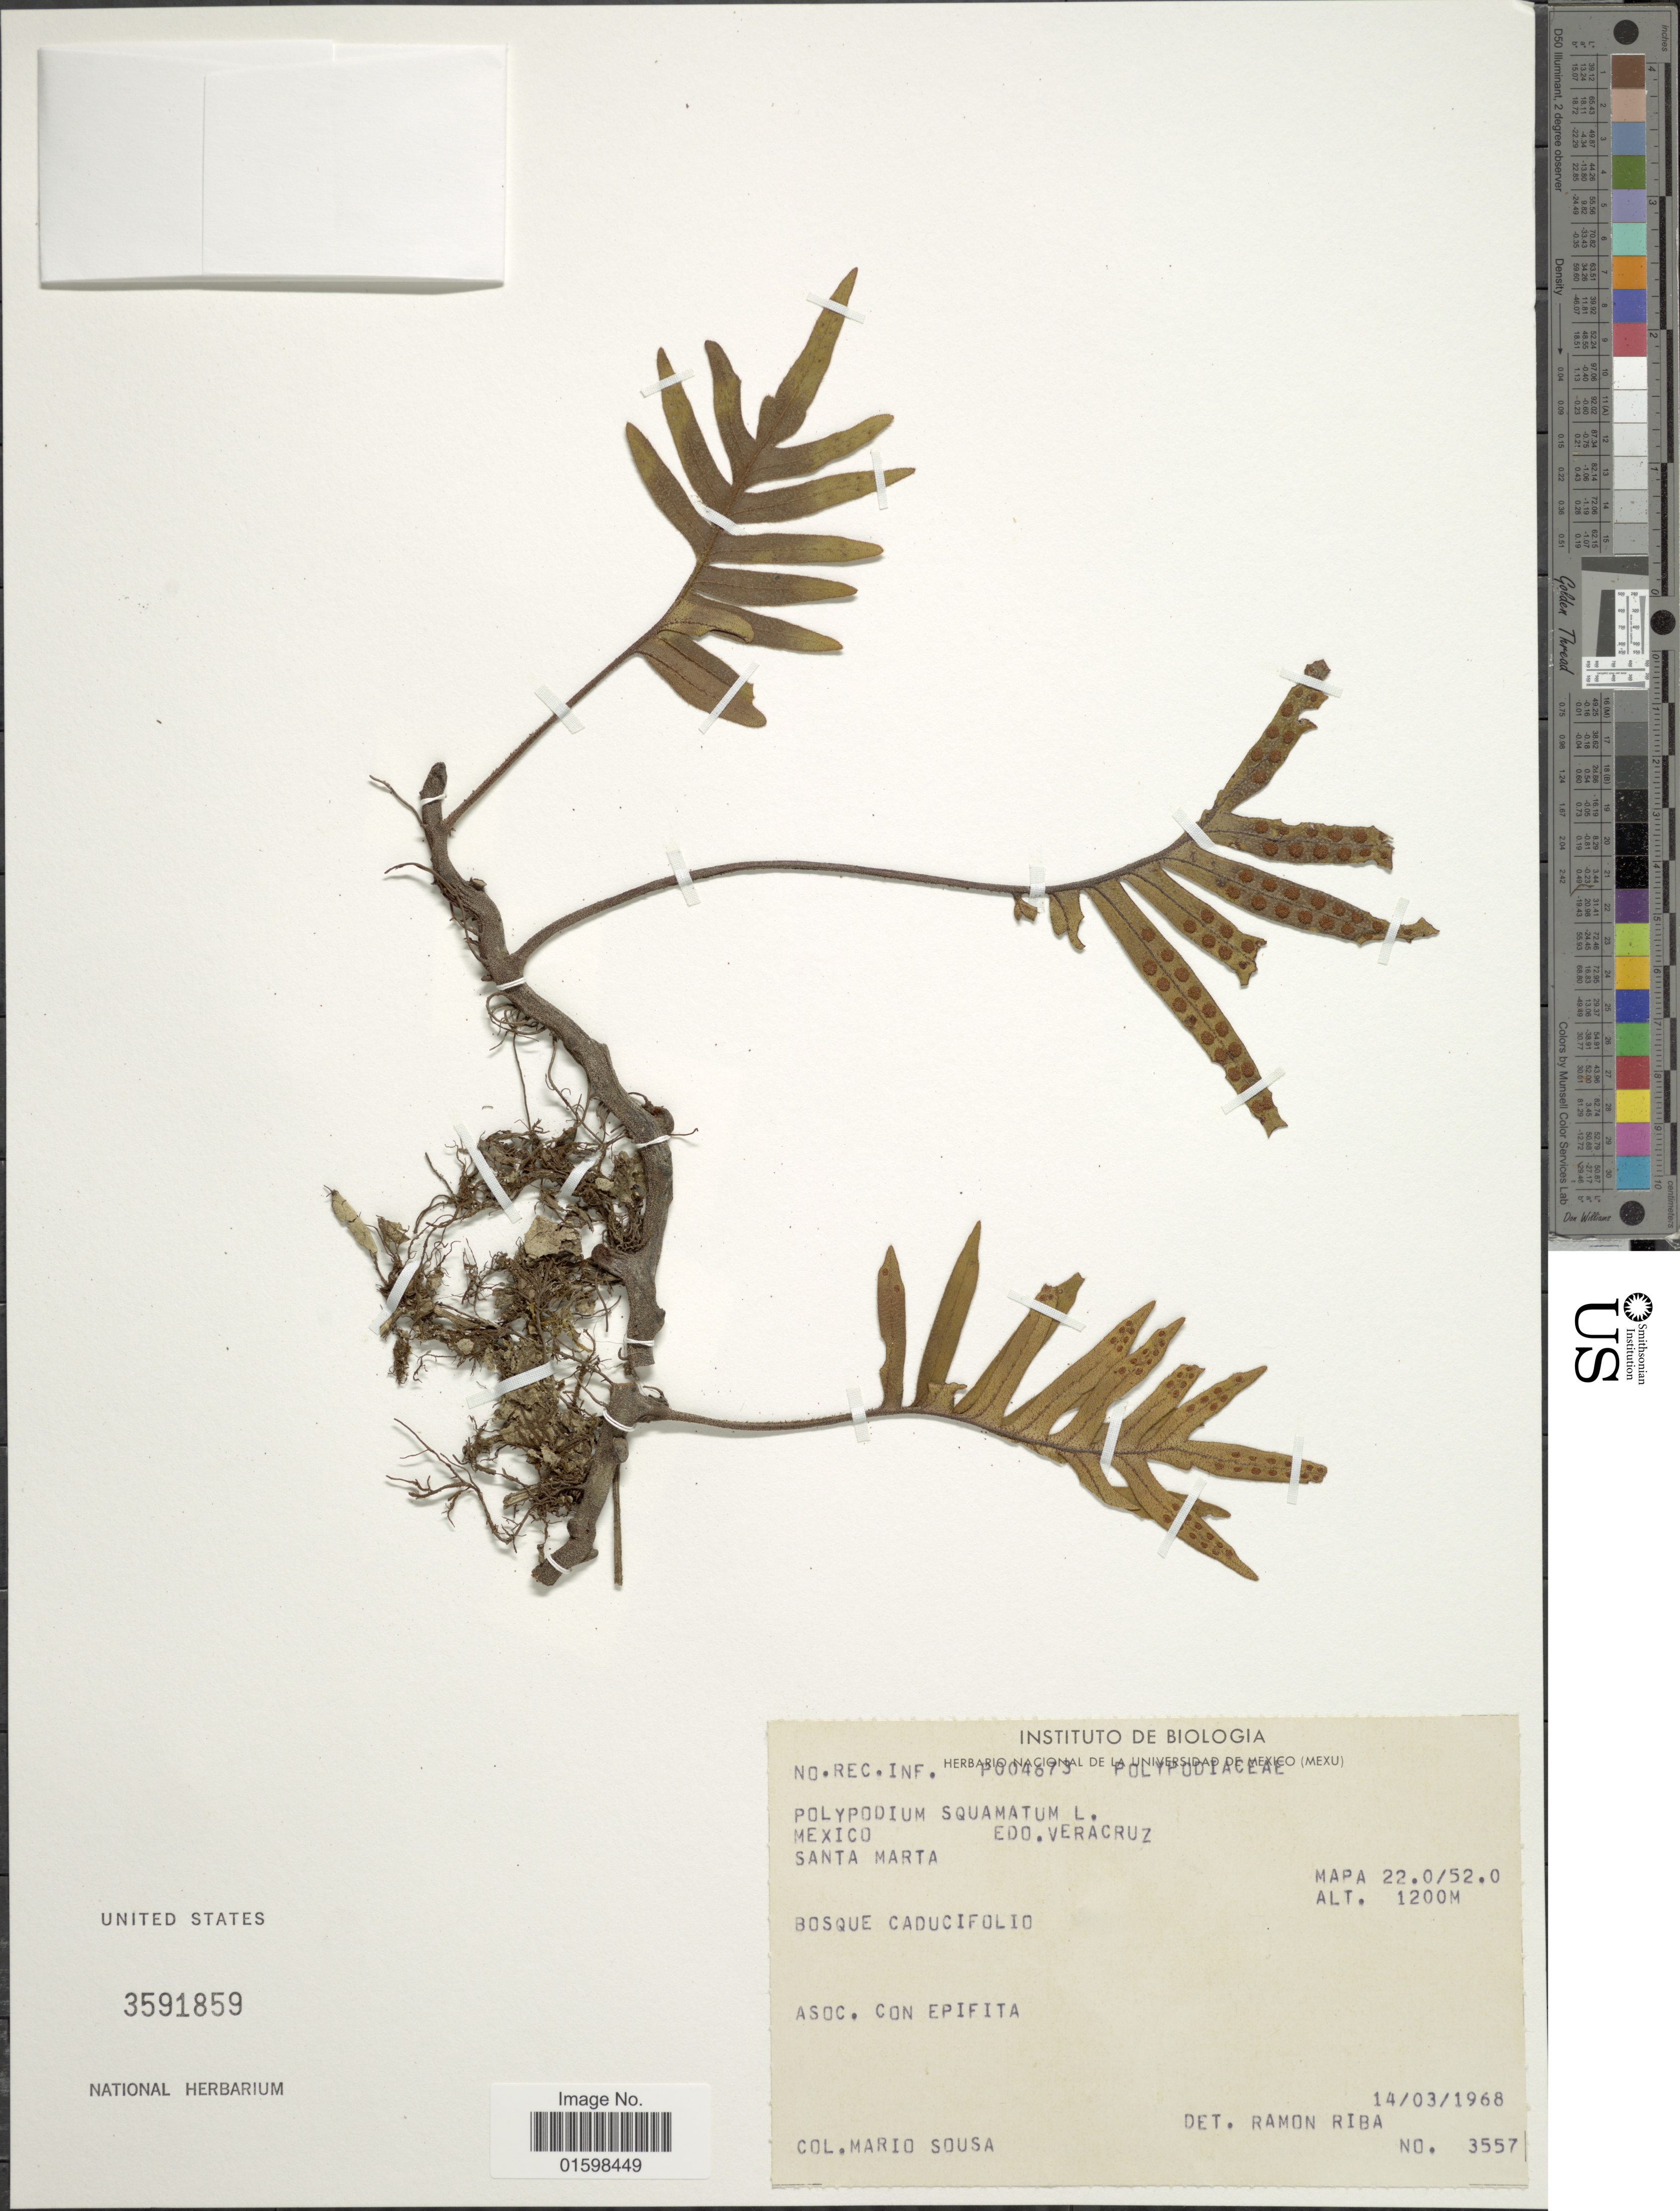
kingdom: Plantae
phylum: Tracheophyta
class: Polypodiopsida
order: Polypodiales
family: Polypodiaceae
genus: Pleopeltis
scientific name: Pleopeltis polypodioides var. acicularis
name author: (Weath.) E.G. Andrews & Windham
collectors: M. Sousa S.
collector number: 3557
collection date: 1968-03-14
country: Mexico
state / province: Veracruz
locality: Edo. Vera Cruz. San Marta. Bosque Caducifolio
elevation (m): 1200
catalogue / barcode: US 3591859